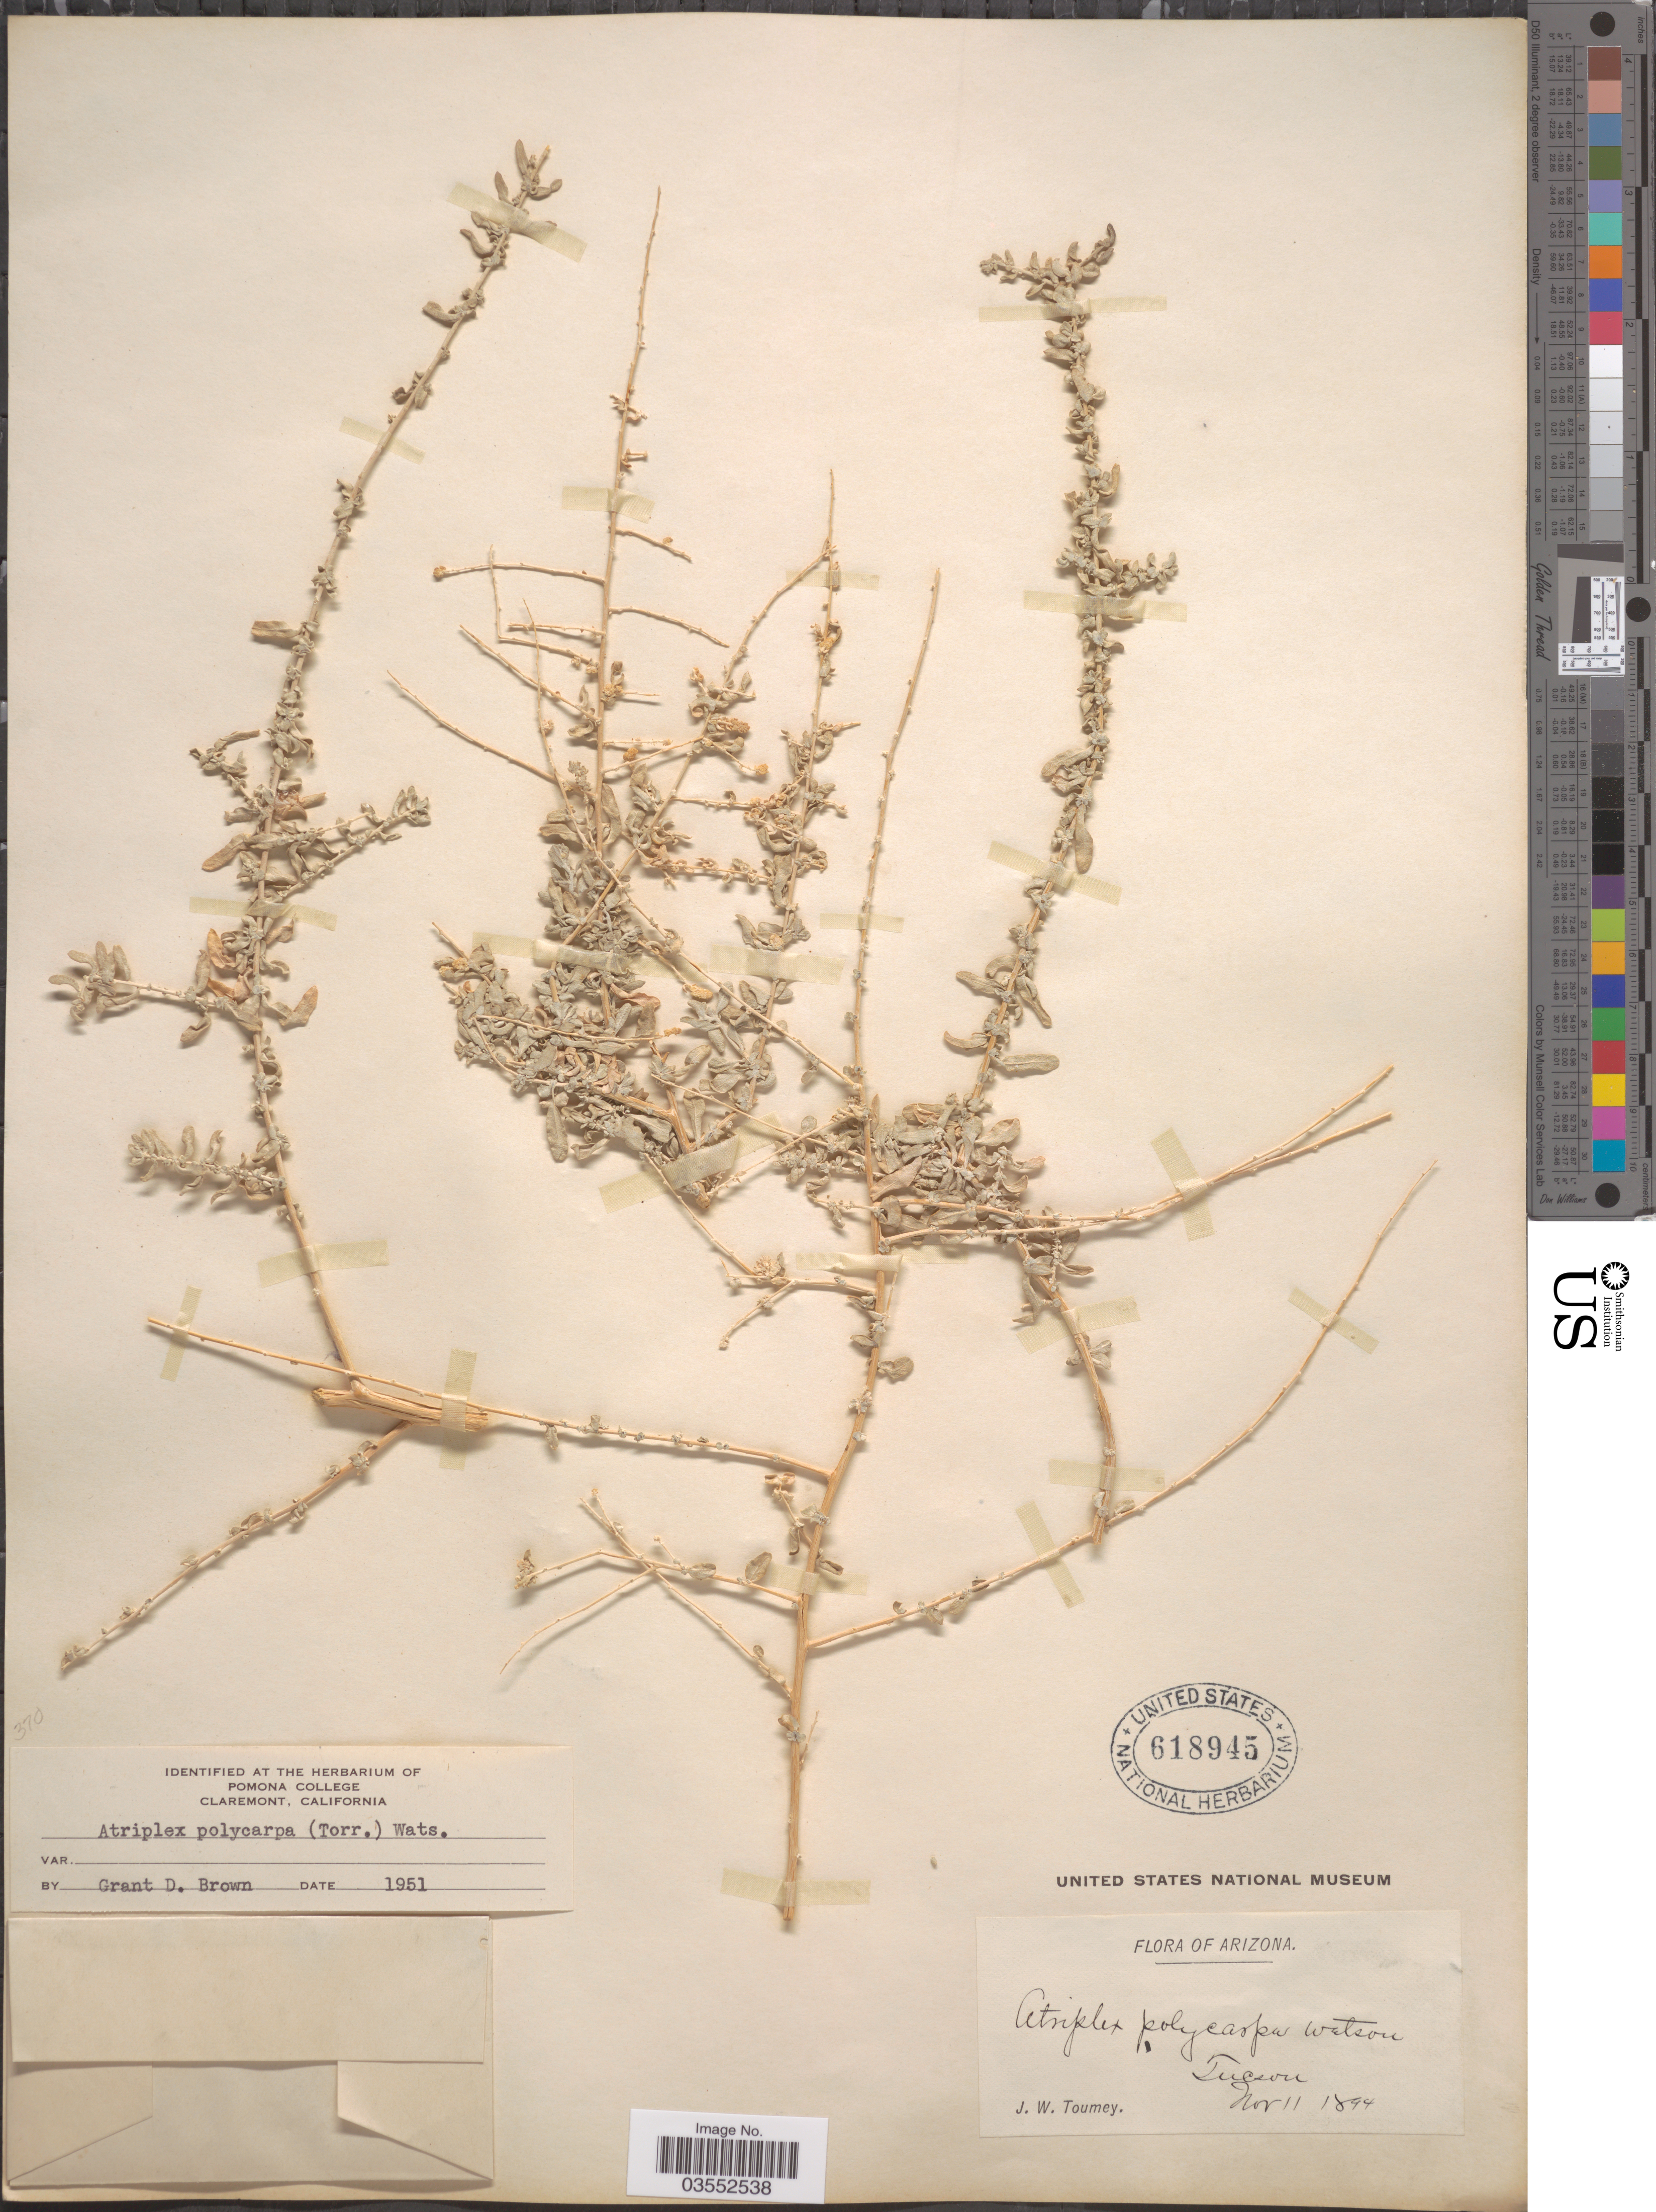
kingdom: Plantae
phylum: Tracheophyta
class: Magnoliopsida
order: Caryophyllales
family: Amaranthaceae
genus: Atriplex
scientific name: Atriplex polycarpa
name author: (Torr.) S. Watson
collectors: J. W. Toumey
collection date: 1894-11-11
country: United States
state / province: Arizona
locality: Tucson.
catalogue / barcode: US 618945